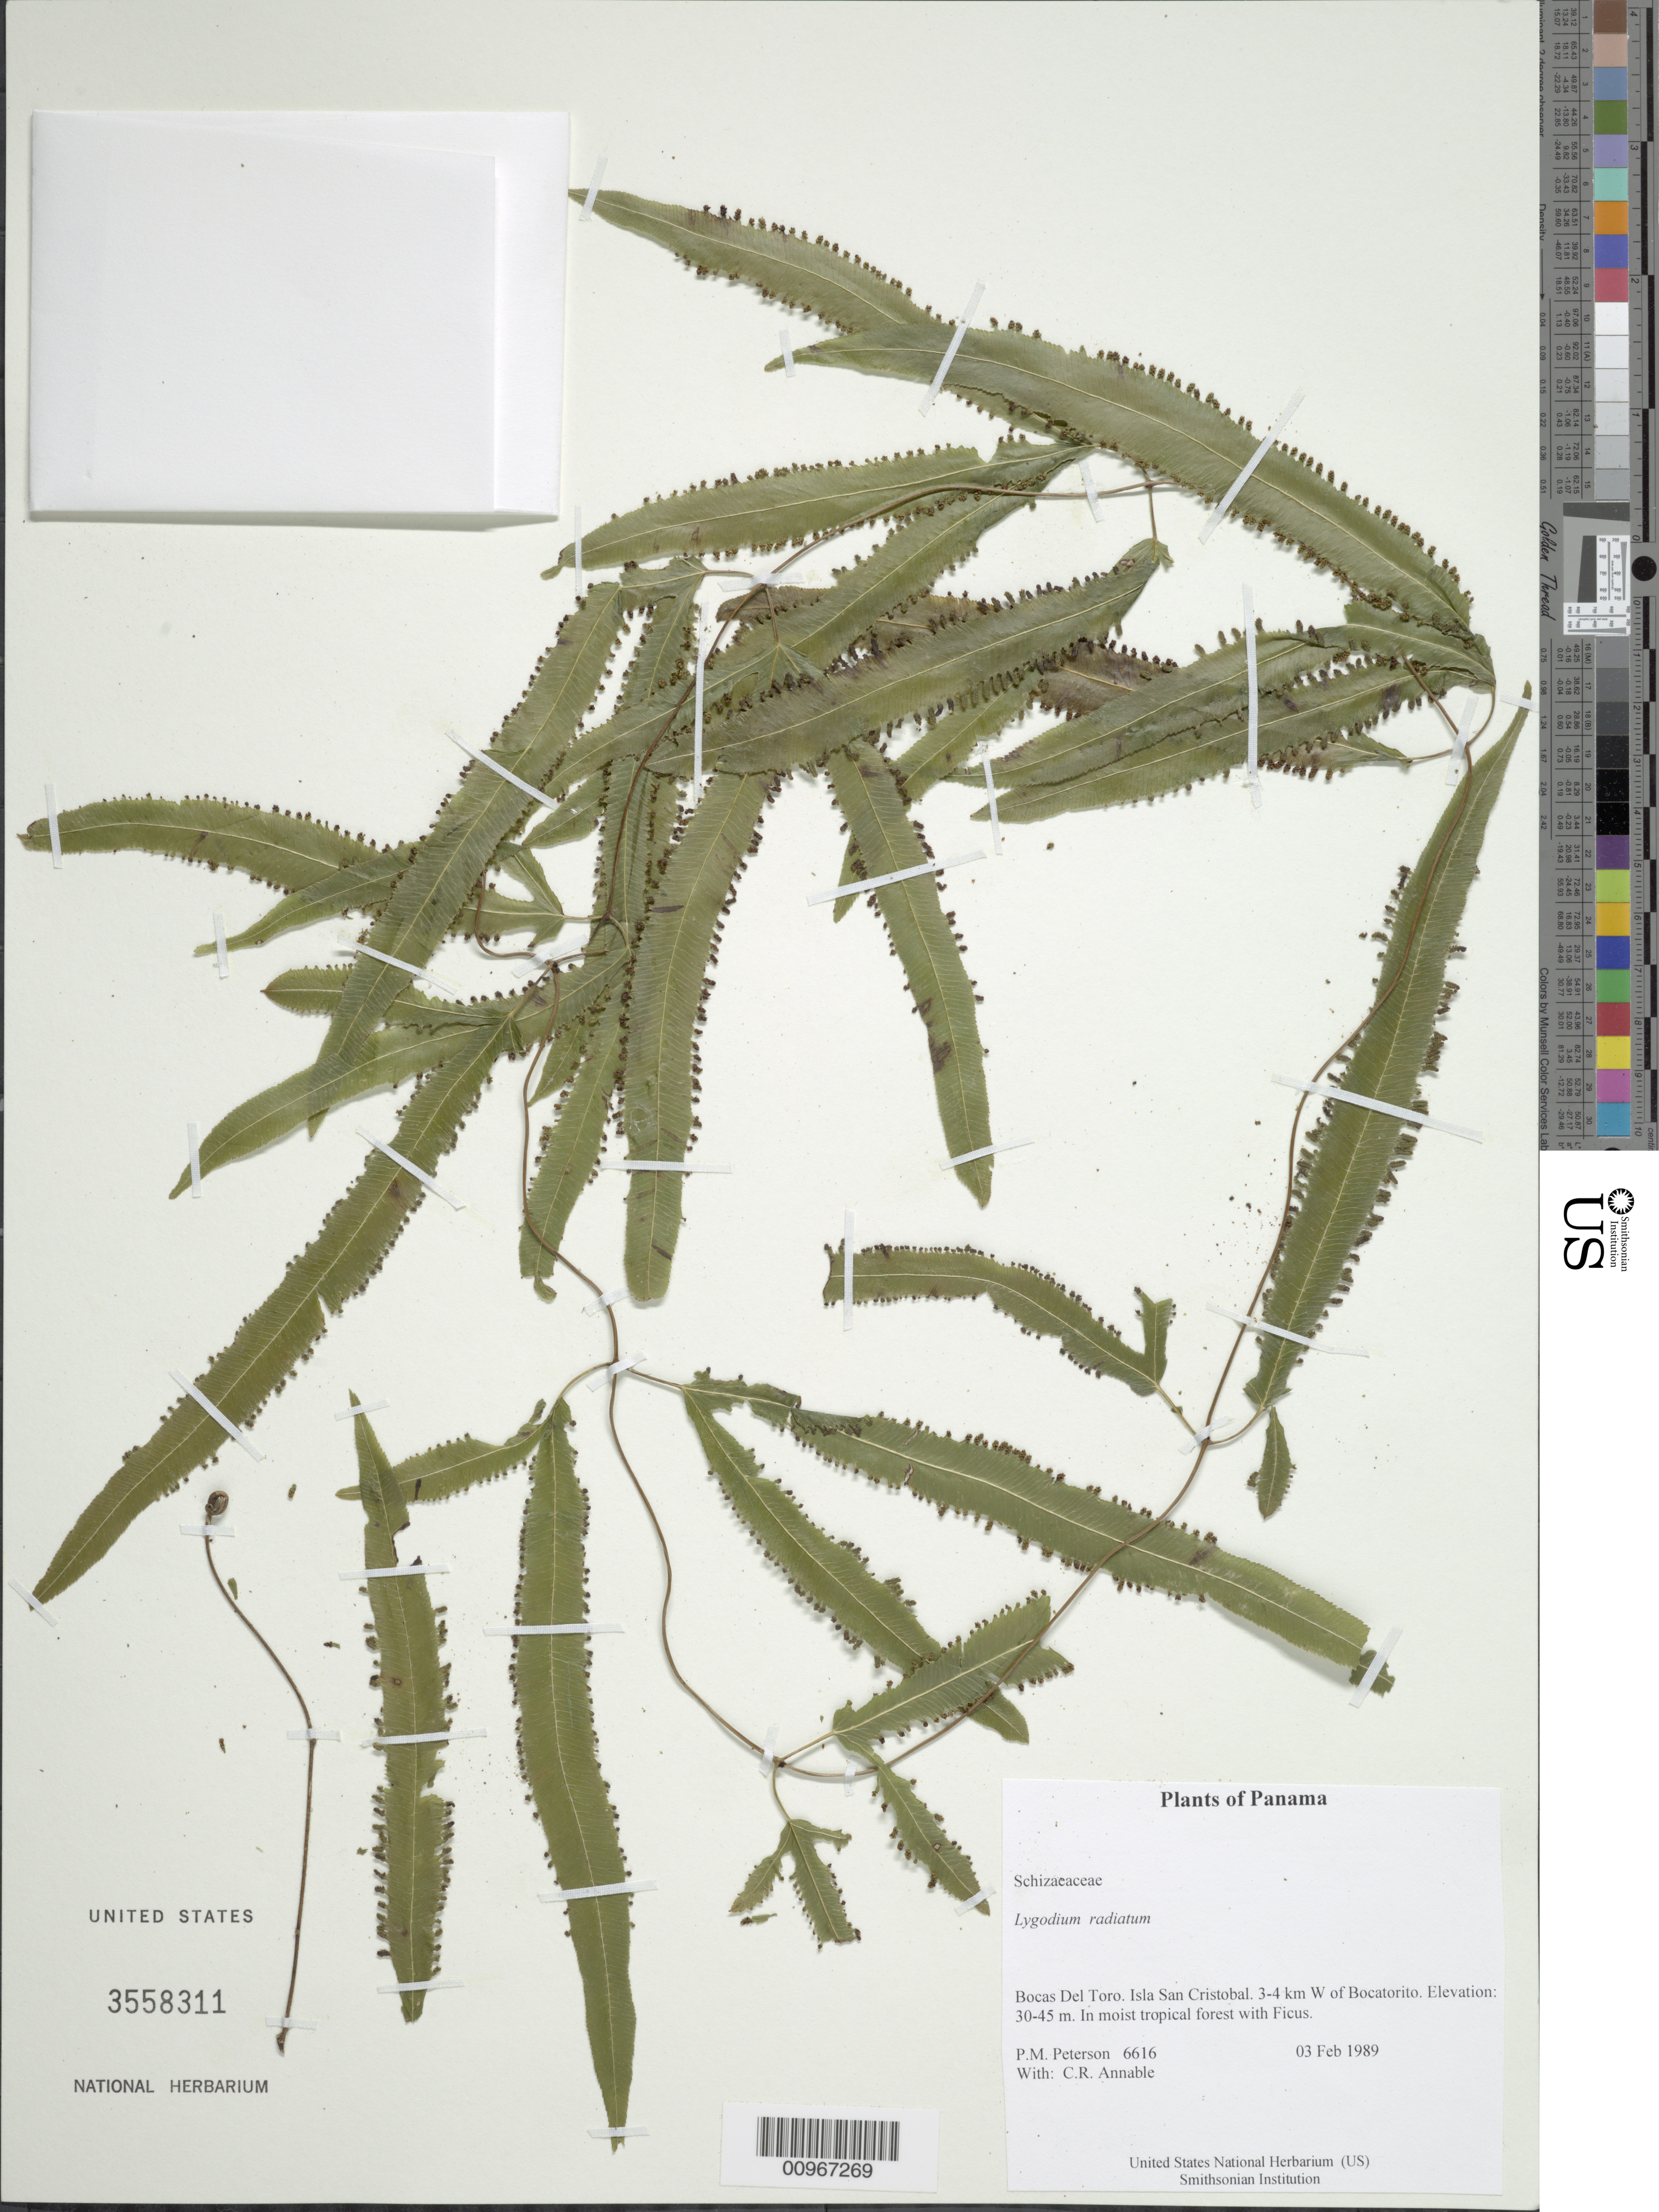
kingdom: Plantae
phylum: Tracheophyta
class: Polypodiopsida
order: Schizaeales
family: Lygodiaceae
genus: Lygodium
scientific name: Lygodium radiatum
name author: Prantl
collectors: P. M. Peterson & C. R. Annable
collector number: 06616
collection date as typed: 03 Feb 1989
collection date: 1989-02-03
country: Panama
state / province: Bocas del Toro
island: San Cristobal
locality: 3-4 km W of Bocatorito.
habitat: In moist tropical forest with Ficus.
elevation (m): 30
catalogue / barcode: US 3558311